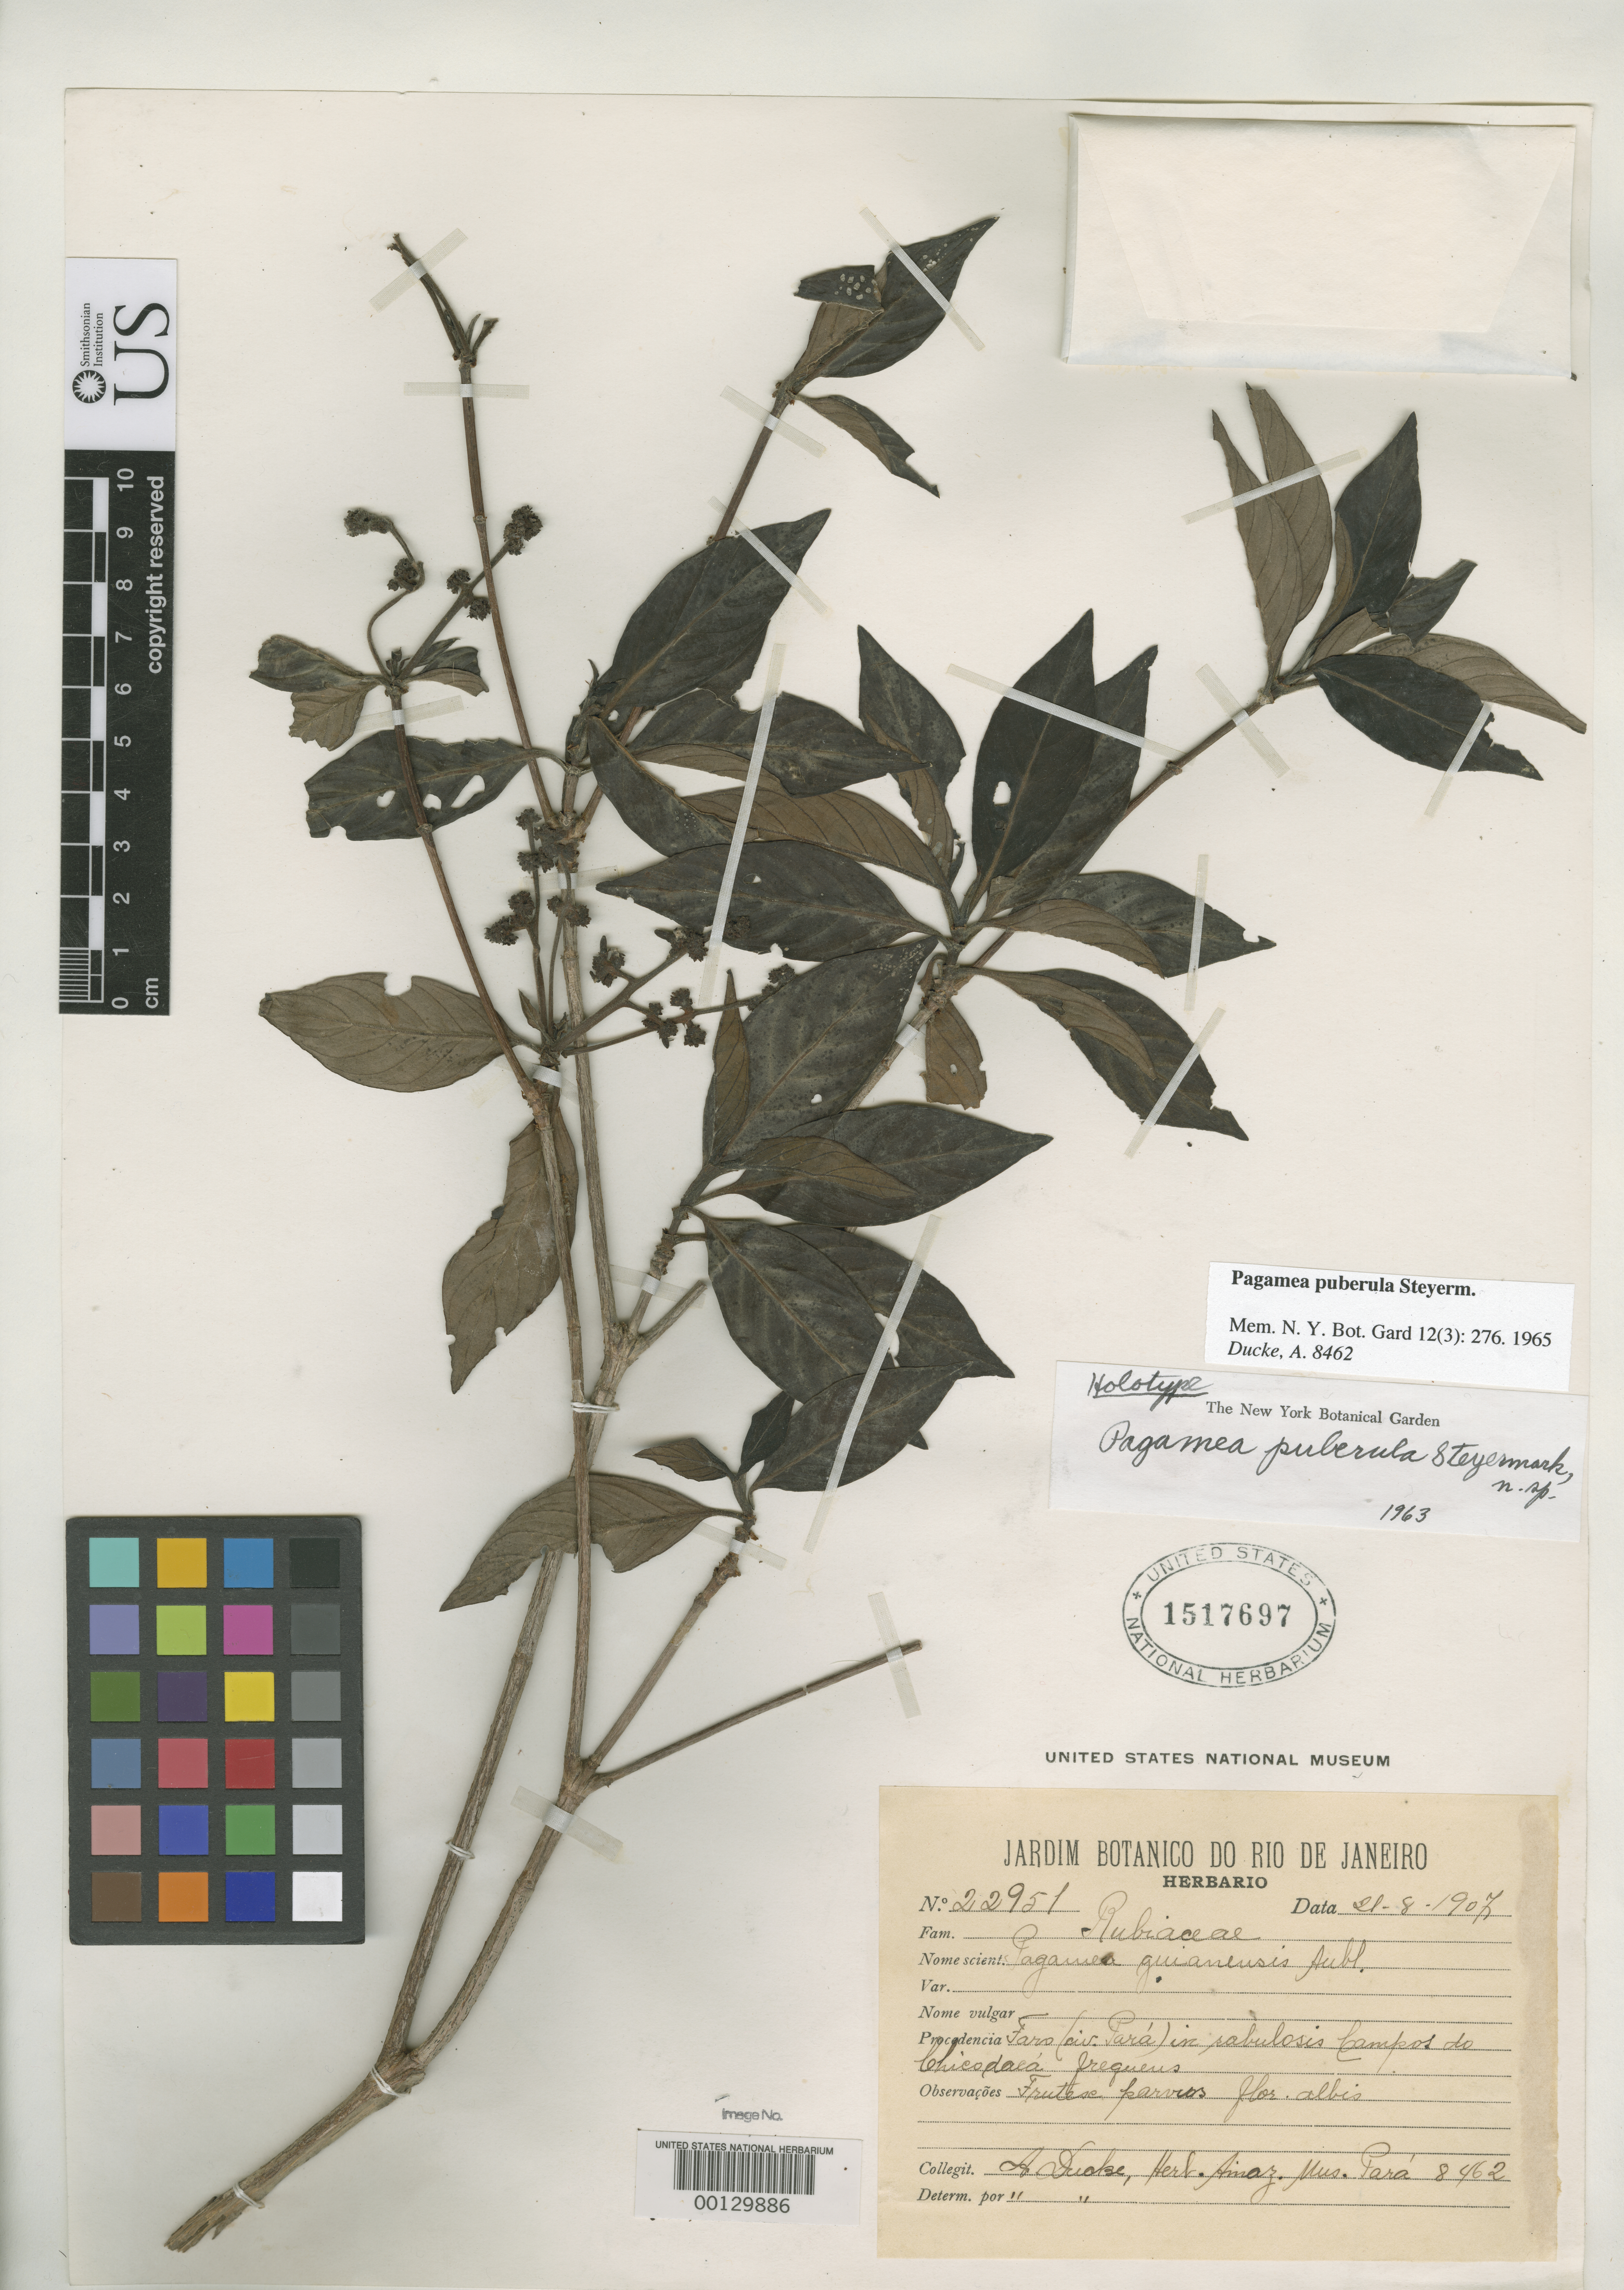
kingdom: Plantae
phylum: Tracheophyta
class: Magnoliopsida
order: Gentianales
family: Rubiaceae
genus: Pagamea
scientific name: Pagamea puberula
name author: Steyerm.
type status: Holotype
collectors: A. Ducke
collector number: Mus. Goeldi 8462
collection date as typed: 21 Aug 1907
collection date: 1907-08-21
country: Brazil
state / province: Pará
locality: Faro.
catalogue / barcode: US 1517697